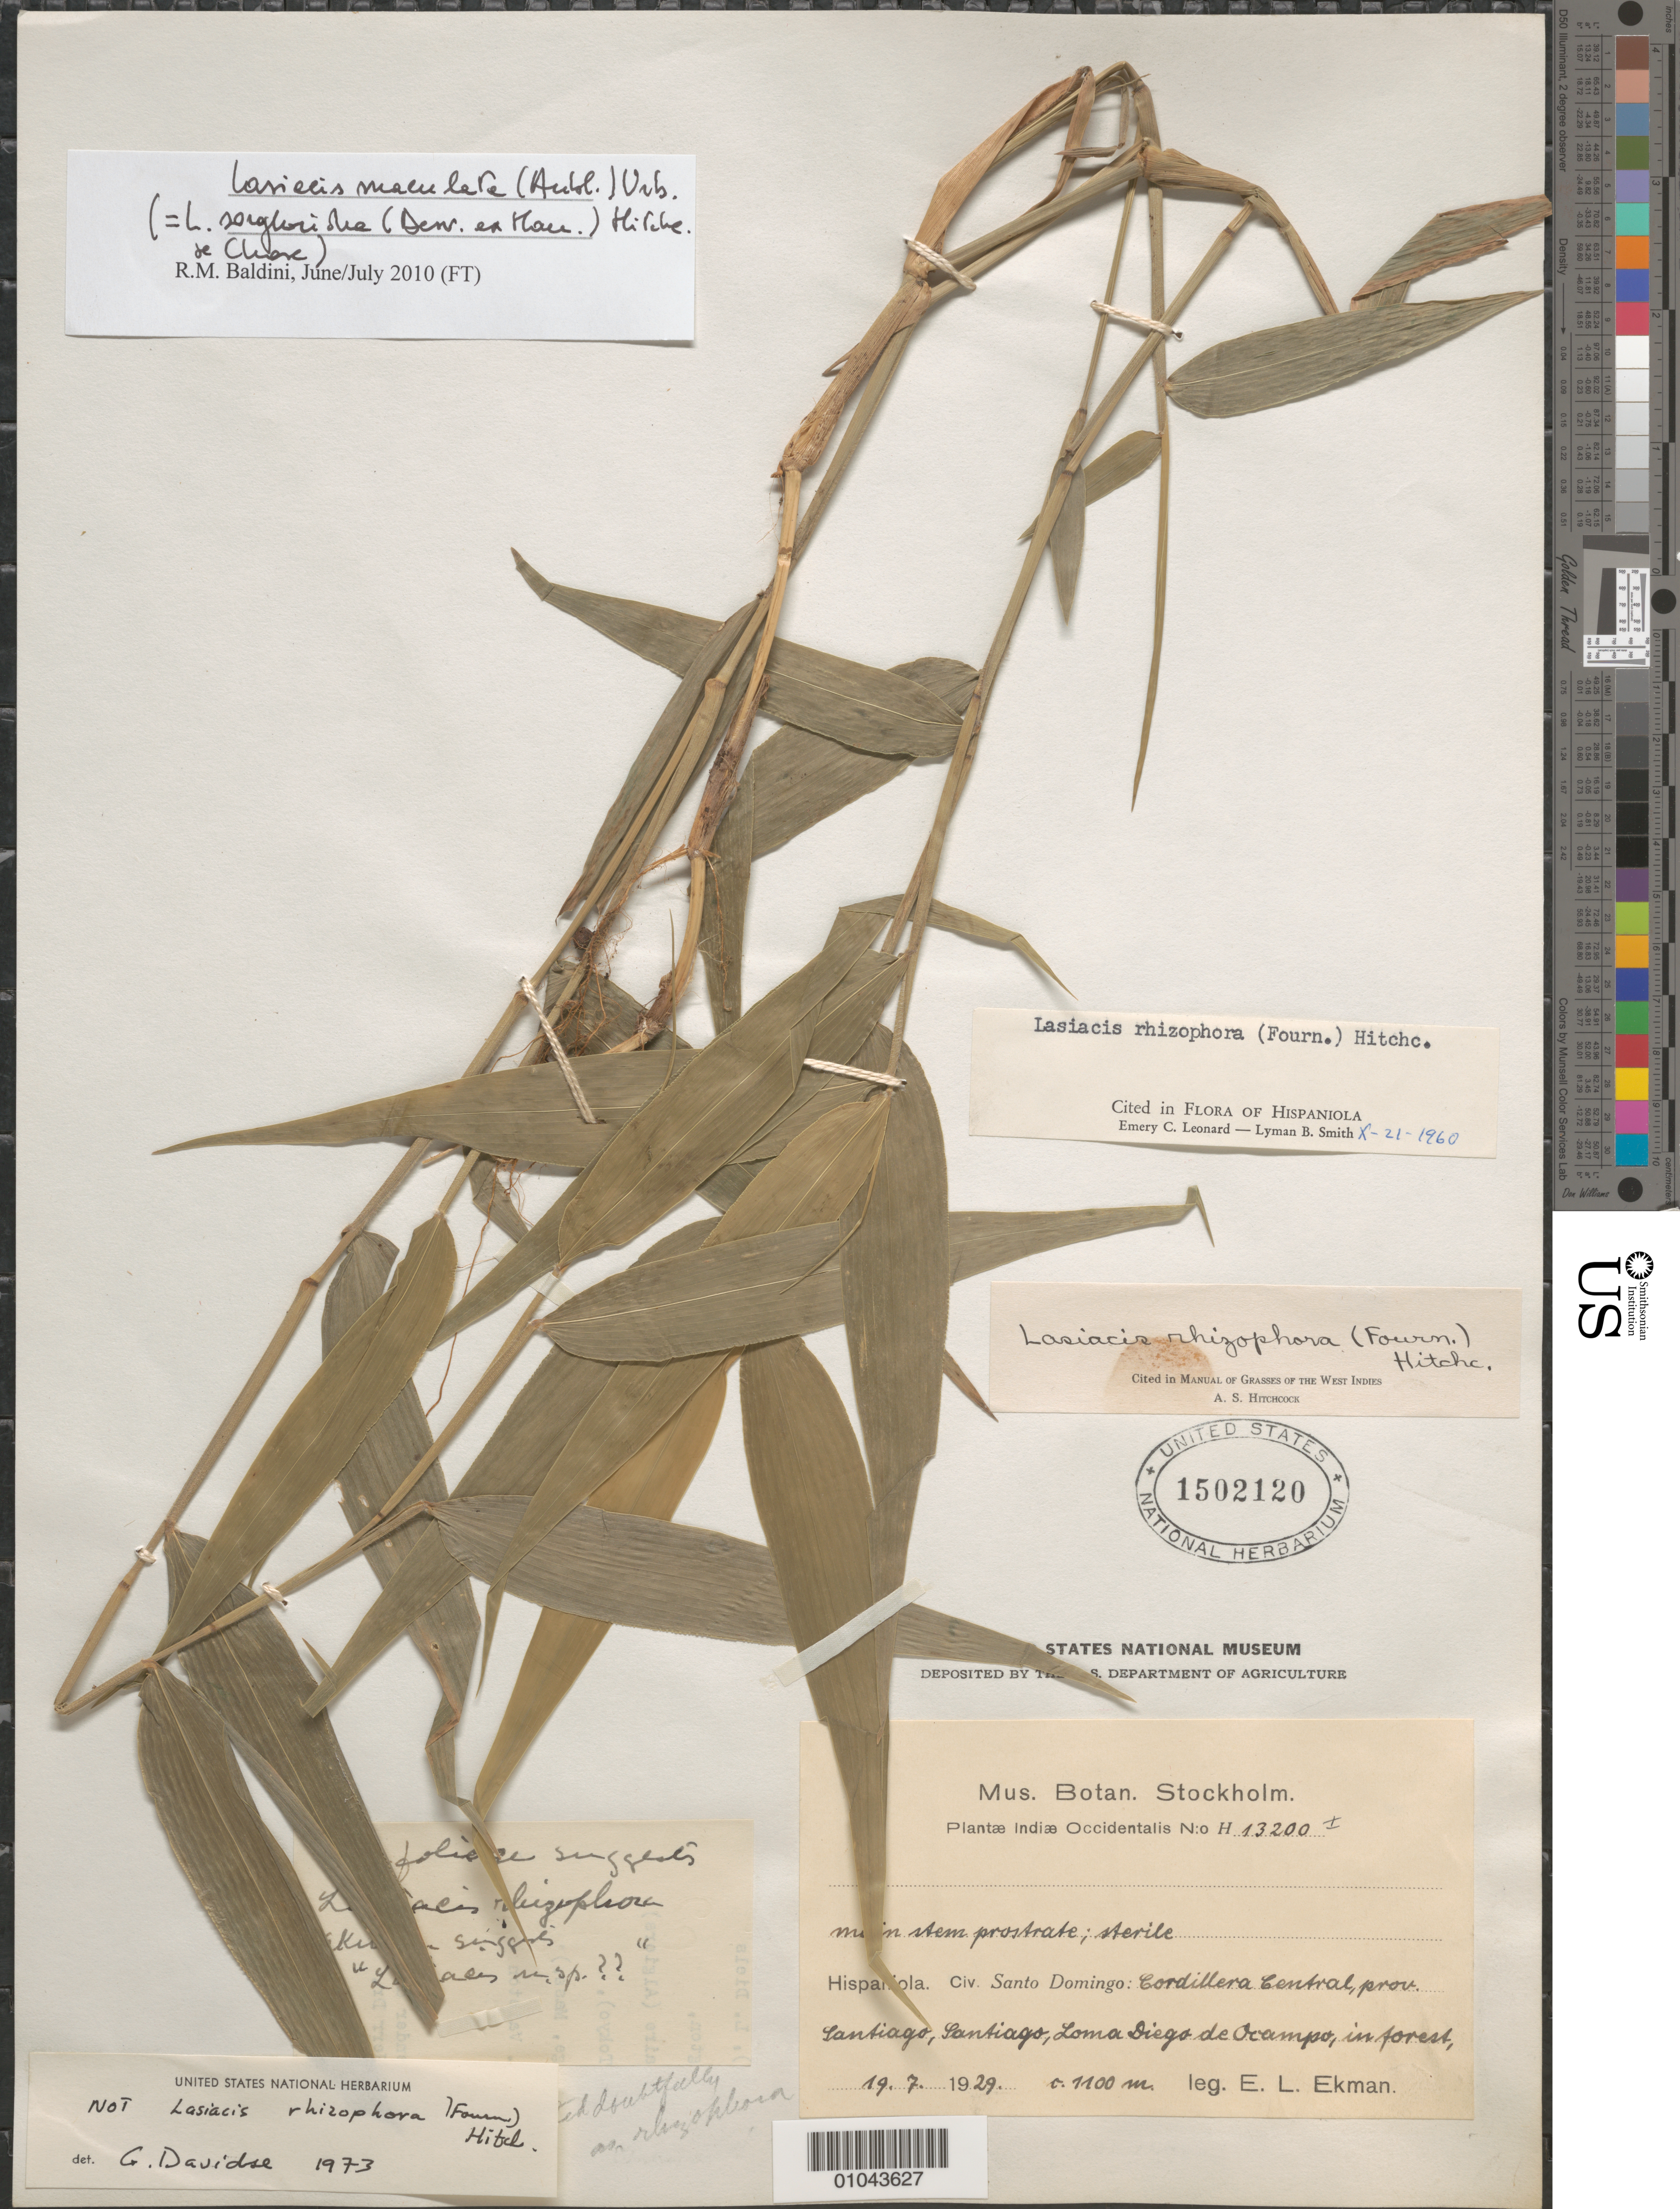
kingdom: Plantae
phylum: Tracheophyta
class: Liliopsida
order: Poales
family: Poaceae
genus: Lasiacis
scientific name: Lasiacis sorghoidea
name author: (Desv. ex Ham.) Hitchc. & Chase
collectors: E. L. Ekman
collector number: H 13200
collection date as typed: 19 Jul 1929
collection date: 1929-07-19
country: Dominican Republic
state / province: La Vega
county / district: Santo Domingo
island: Hispaniola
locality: Cordillera Central, Loma Diego de Ocampo, in forest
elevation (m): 1100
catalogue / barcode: US 1502120